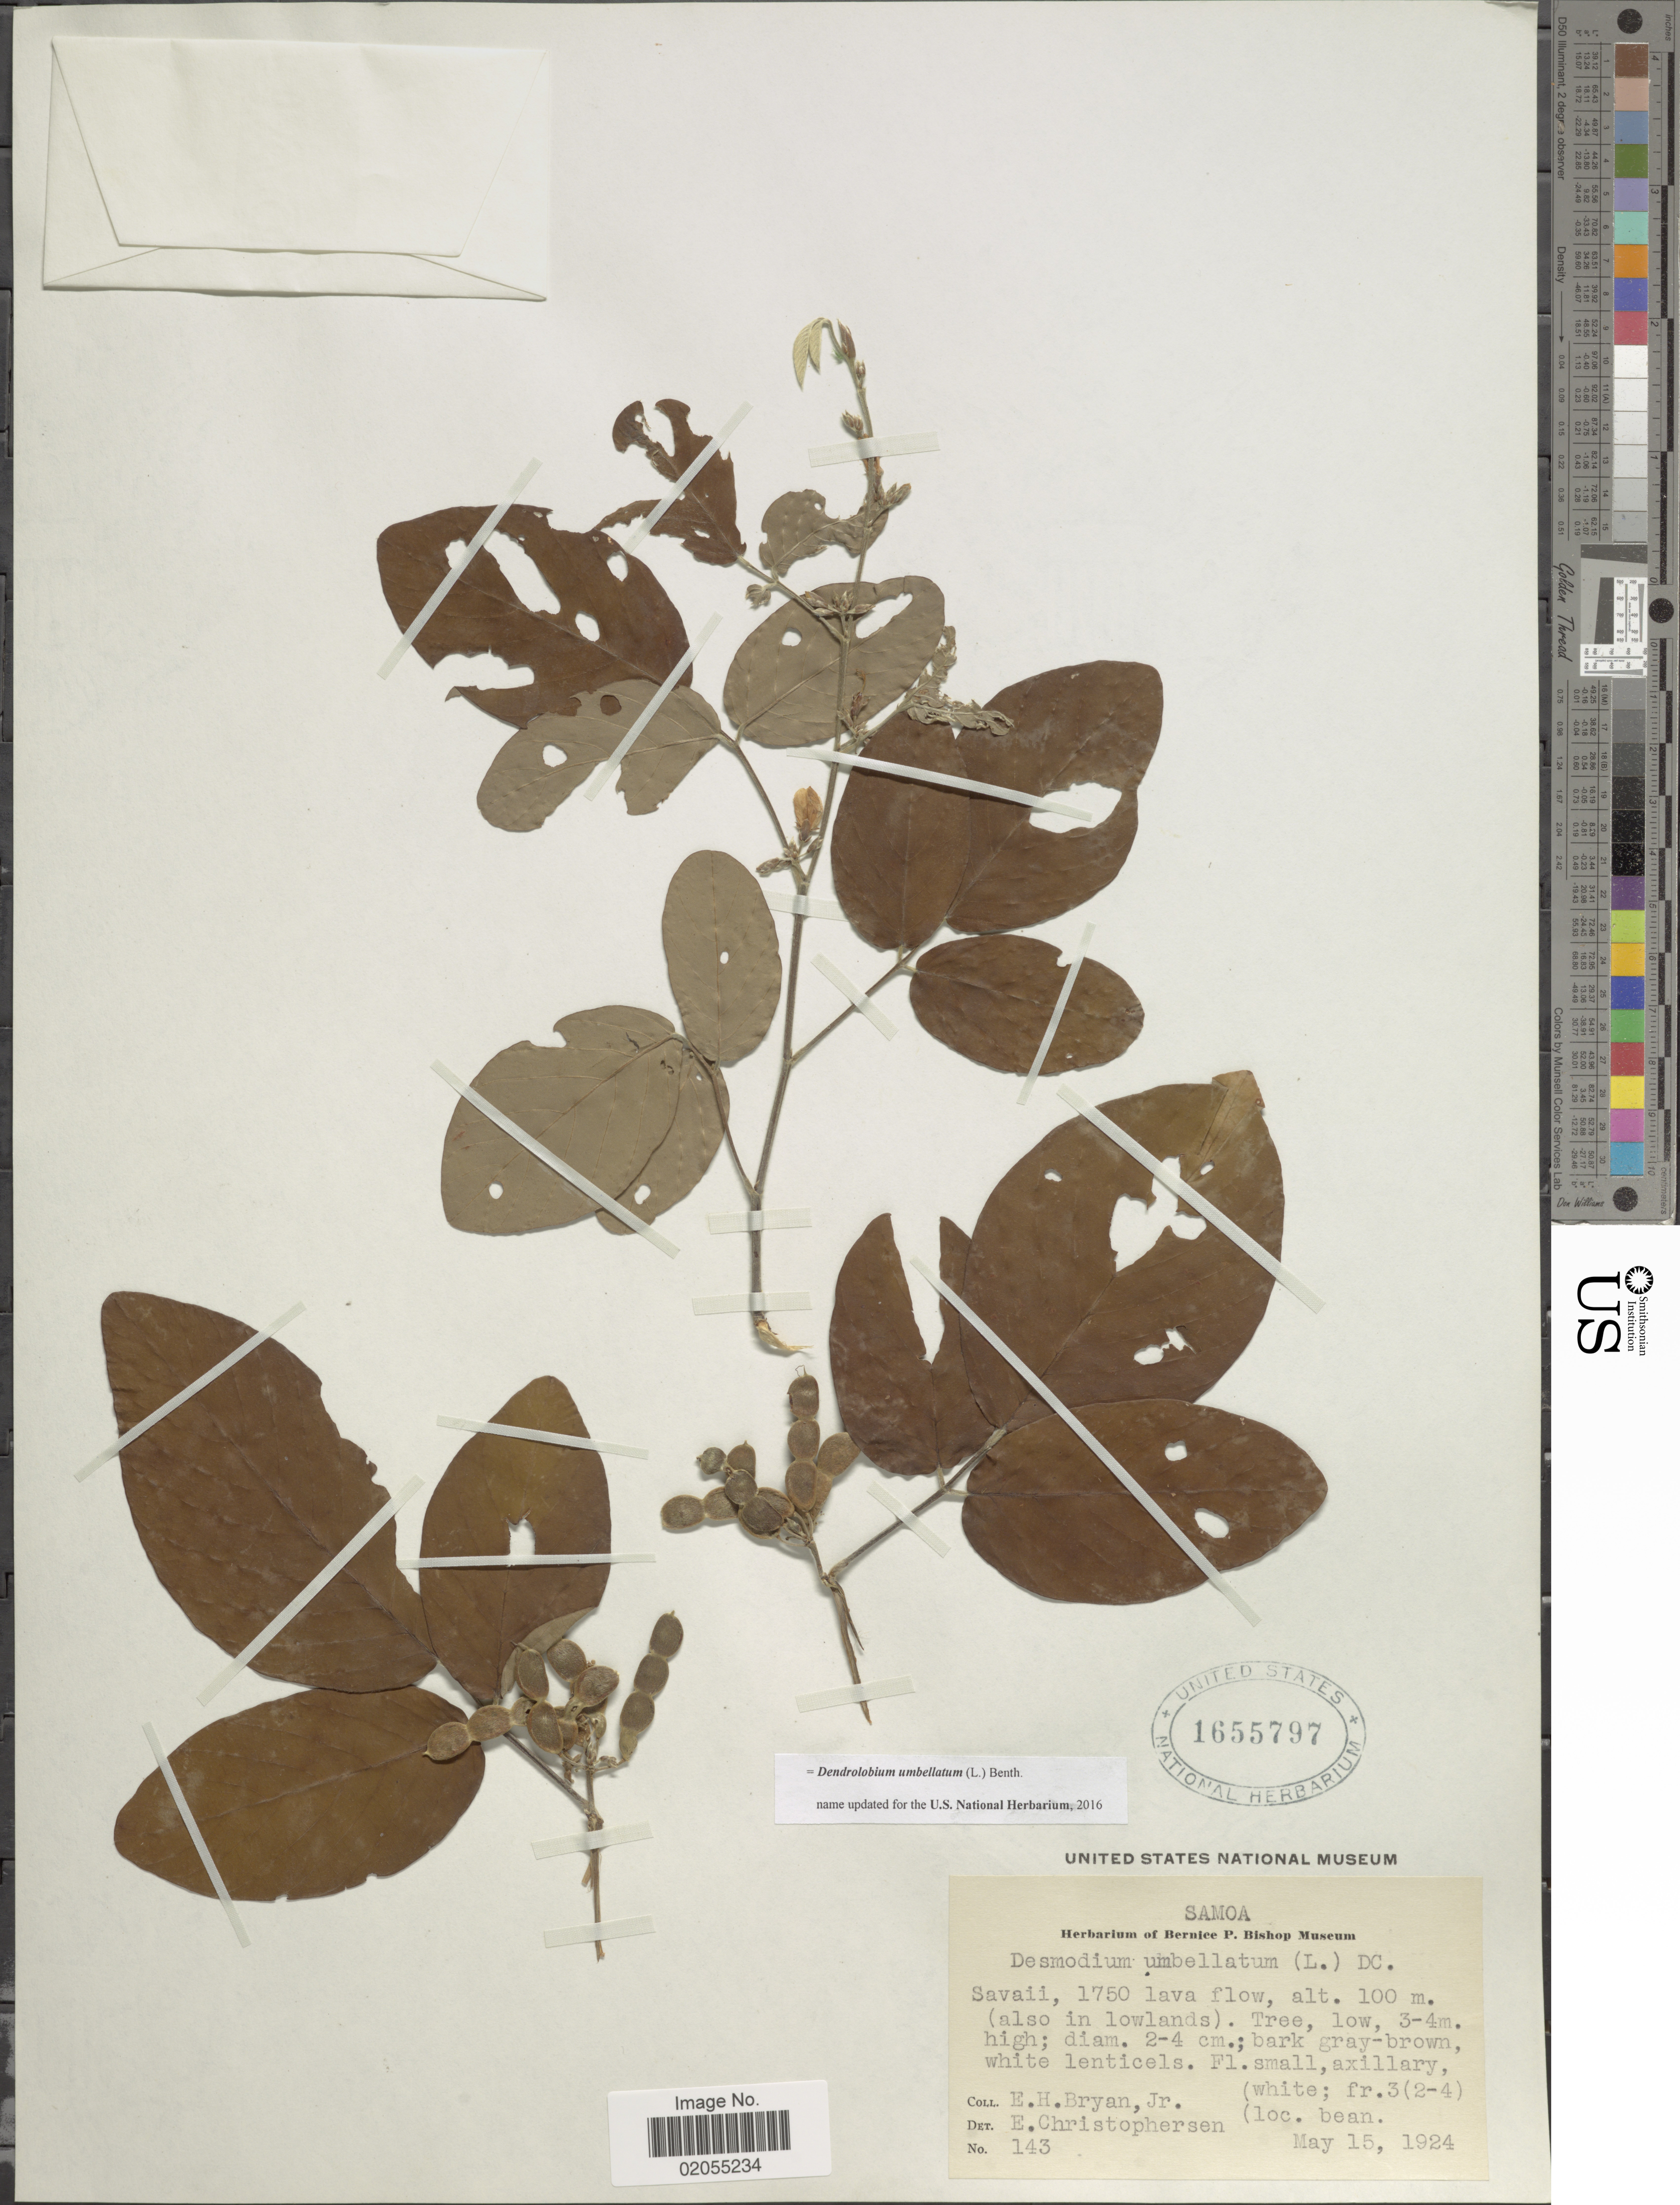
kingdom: Plantae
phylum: Tracheophyta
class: Magnoliopsida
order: Fabales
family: Fabaceae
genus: Dendrolobium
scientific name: Dendrolobium umbellatum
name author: (L.) Benth.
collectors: E. Bryan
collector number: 143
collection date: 1924-05-15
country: Samoa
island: Savai'i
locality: Samoa, Savaii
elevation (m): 100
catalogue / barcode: US 1655797